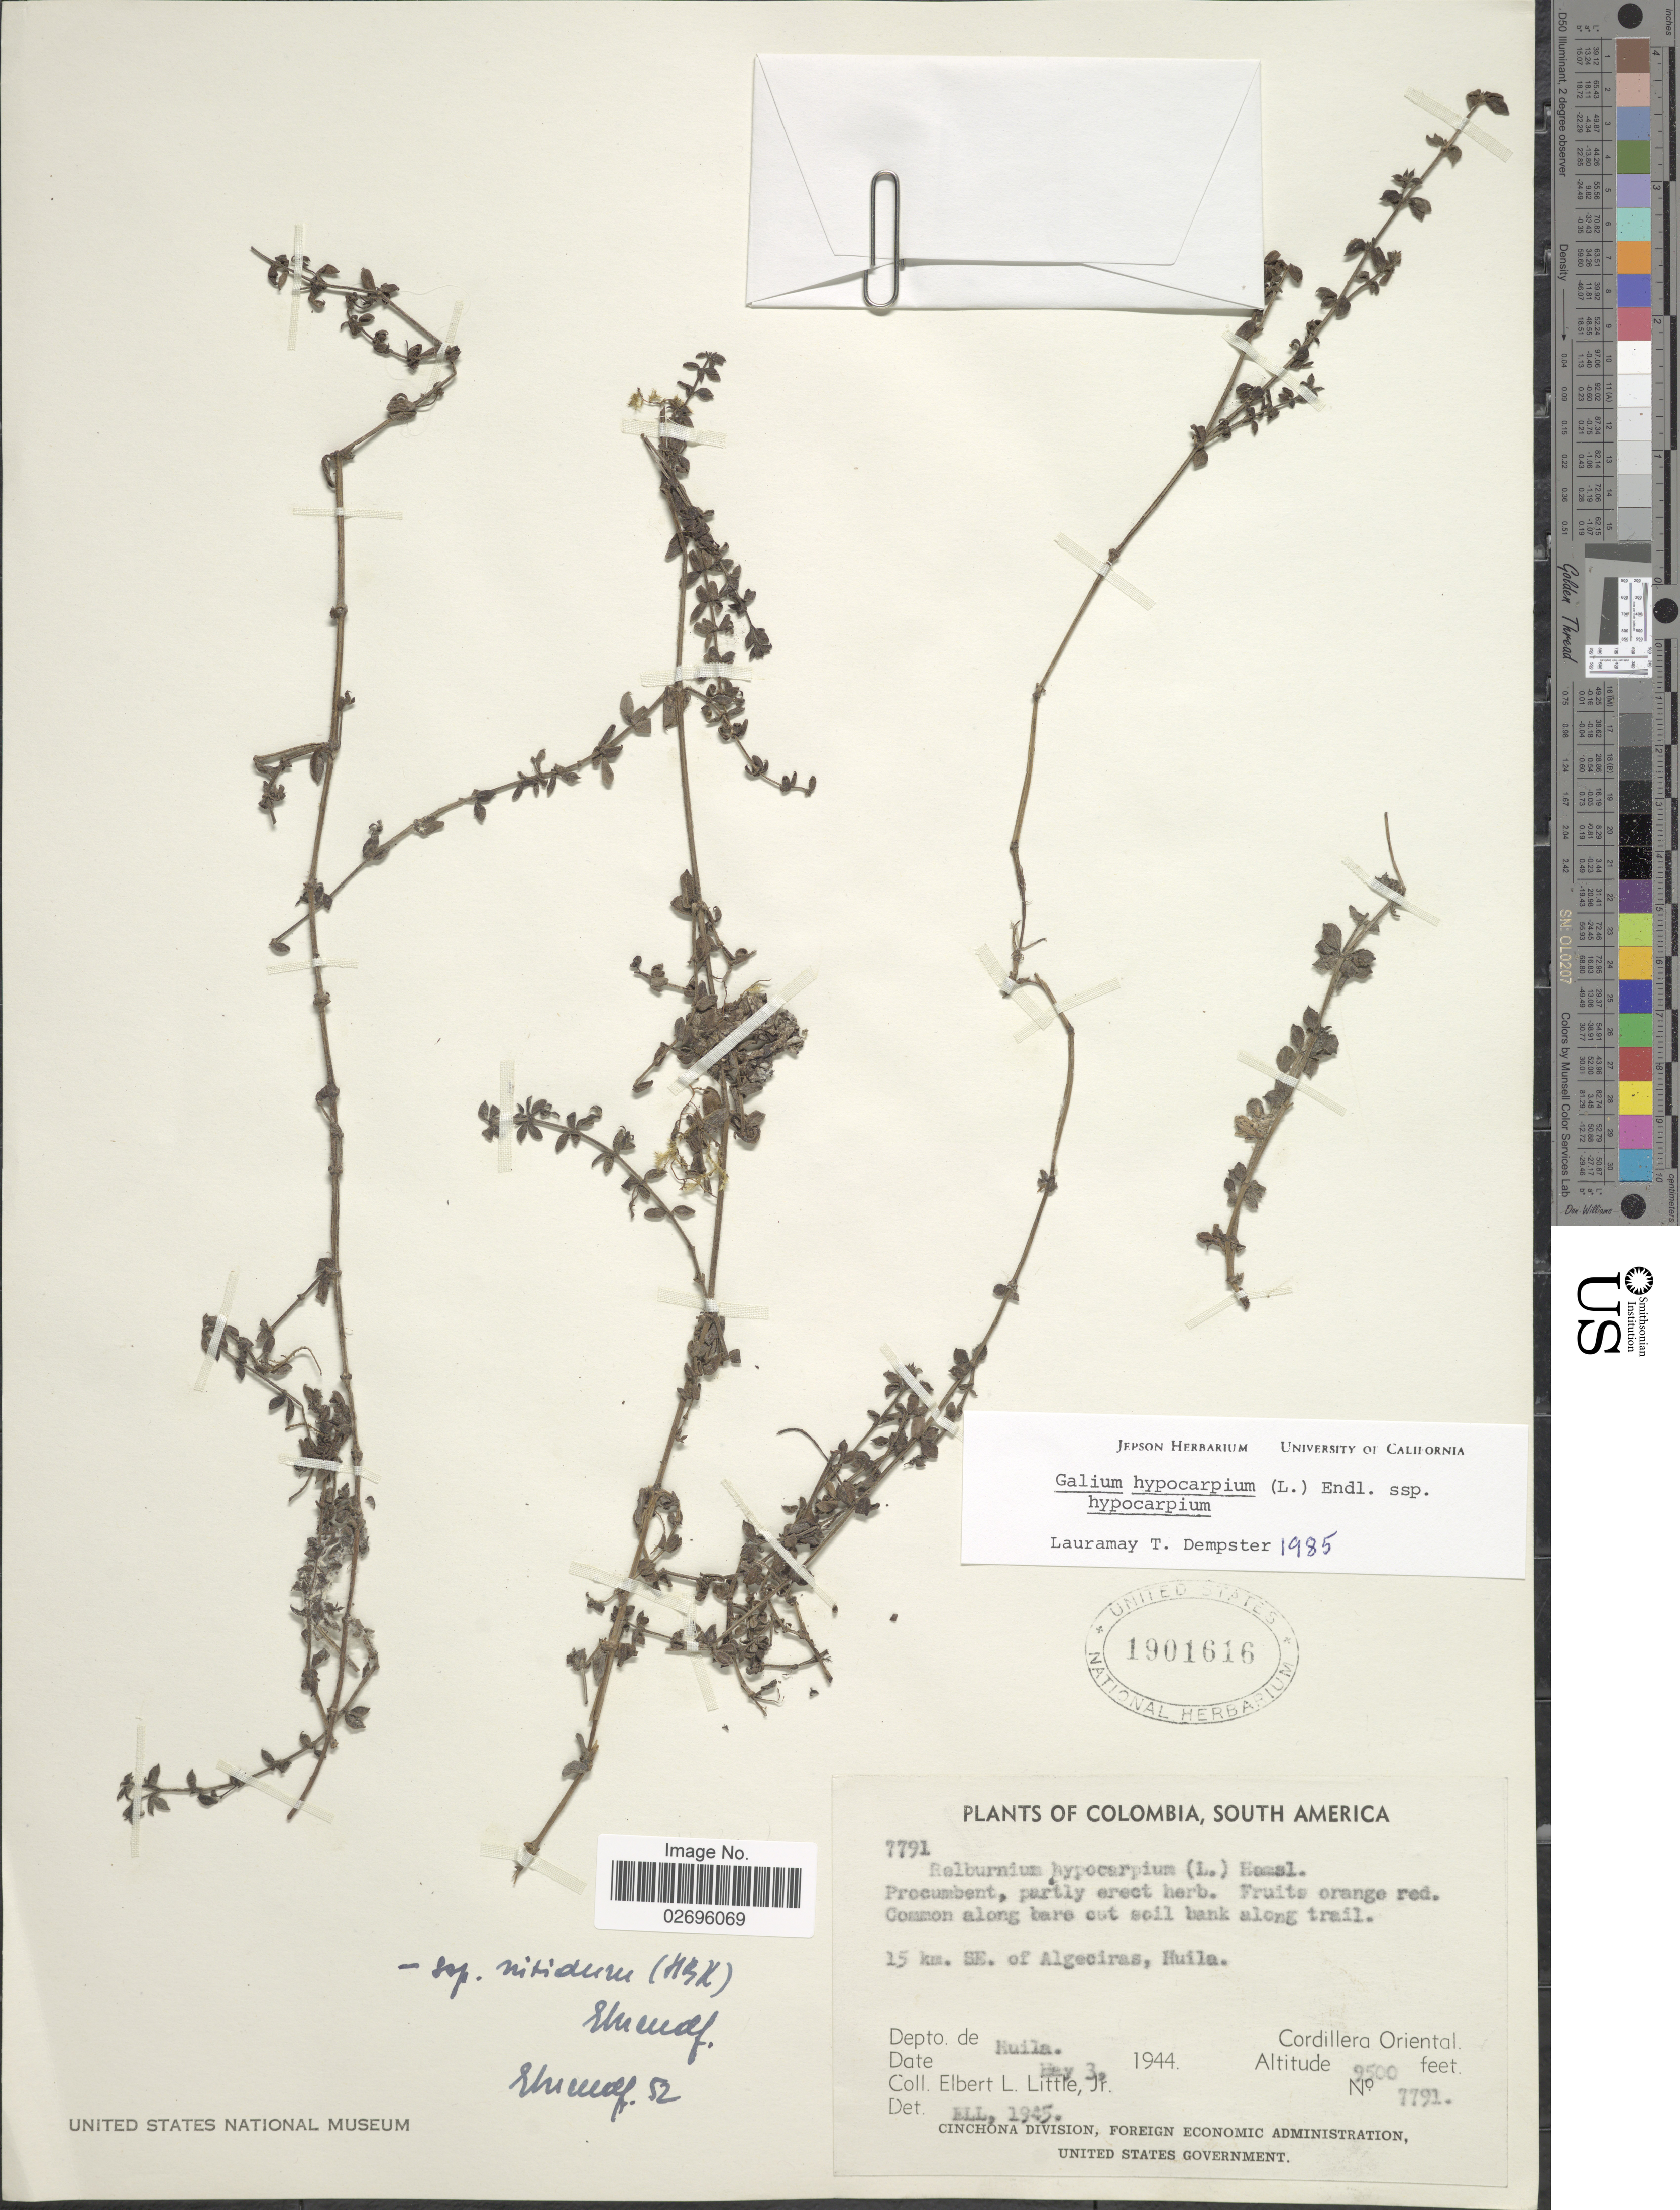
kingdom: Plantae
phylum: Tracheophyta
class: Magnoliopsida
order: Gentianales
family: Rubiaceae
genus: Galium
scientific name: Galium hypocarpium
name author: (L.) Endl. ex Griseb.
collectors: E. L. Little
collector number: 7791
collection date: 1944-05-03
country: Colombia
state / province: Huila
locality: Common along bare cut soil bank along trail. 15 km. SE. of Algeciras. Depto. de Huila. Cordillera Oriental.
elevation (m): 2896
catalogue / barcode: US 1901616